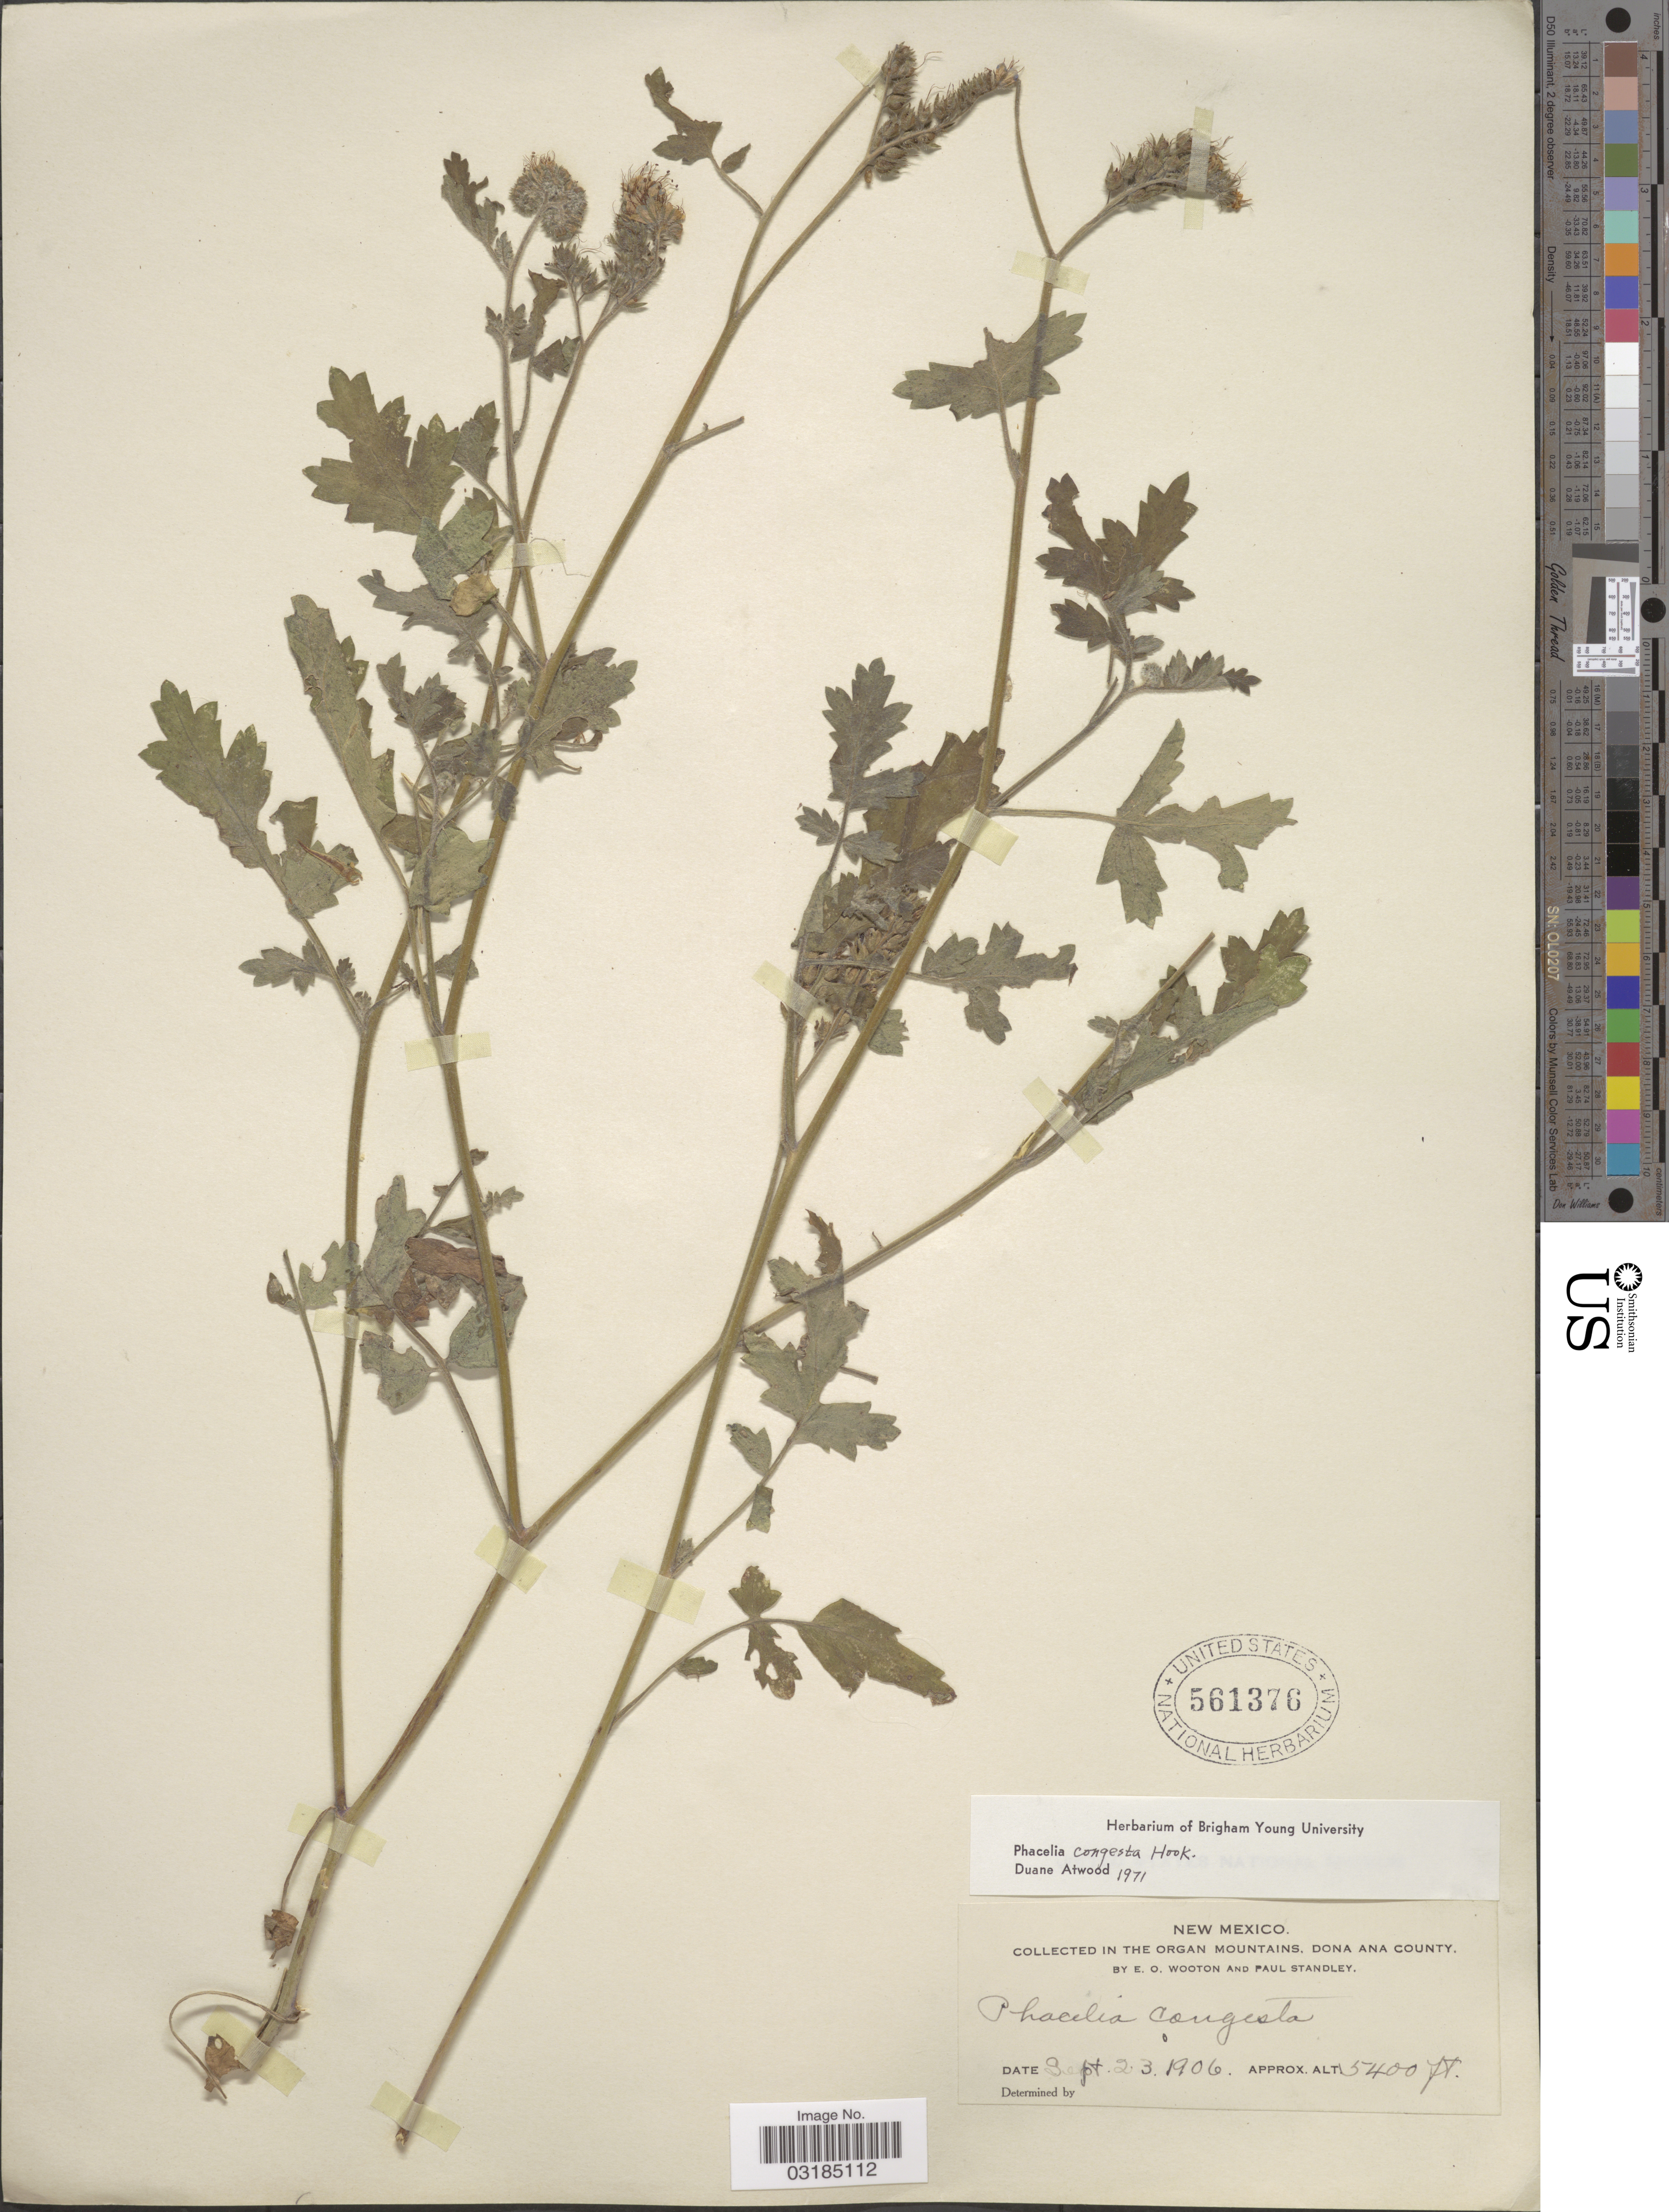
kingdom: Plantae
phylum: Tracheophyta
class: Magnoliopsida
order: Boraginales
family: Hydrophyllaceae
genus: Phacelia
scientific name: Phacelia congesta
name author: Hook.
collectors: E. O. Wooton & P. C. Standley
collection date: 1906-09-23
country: United States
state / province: New Mexico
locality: Organ Mountains, Dona Ana County.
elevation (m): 1646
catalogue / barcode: US 561376